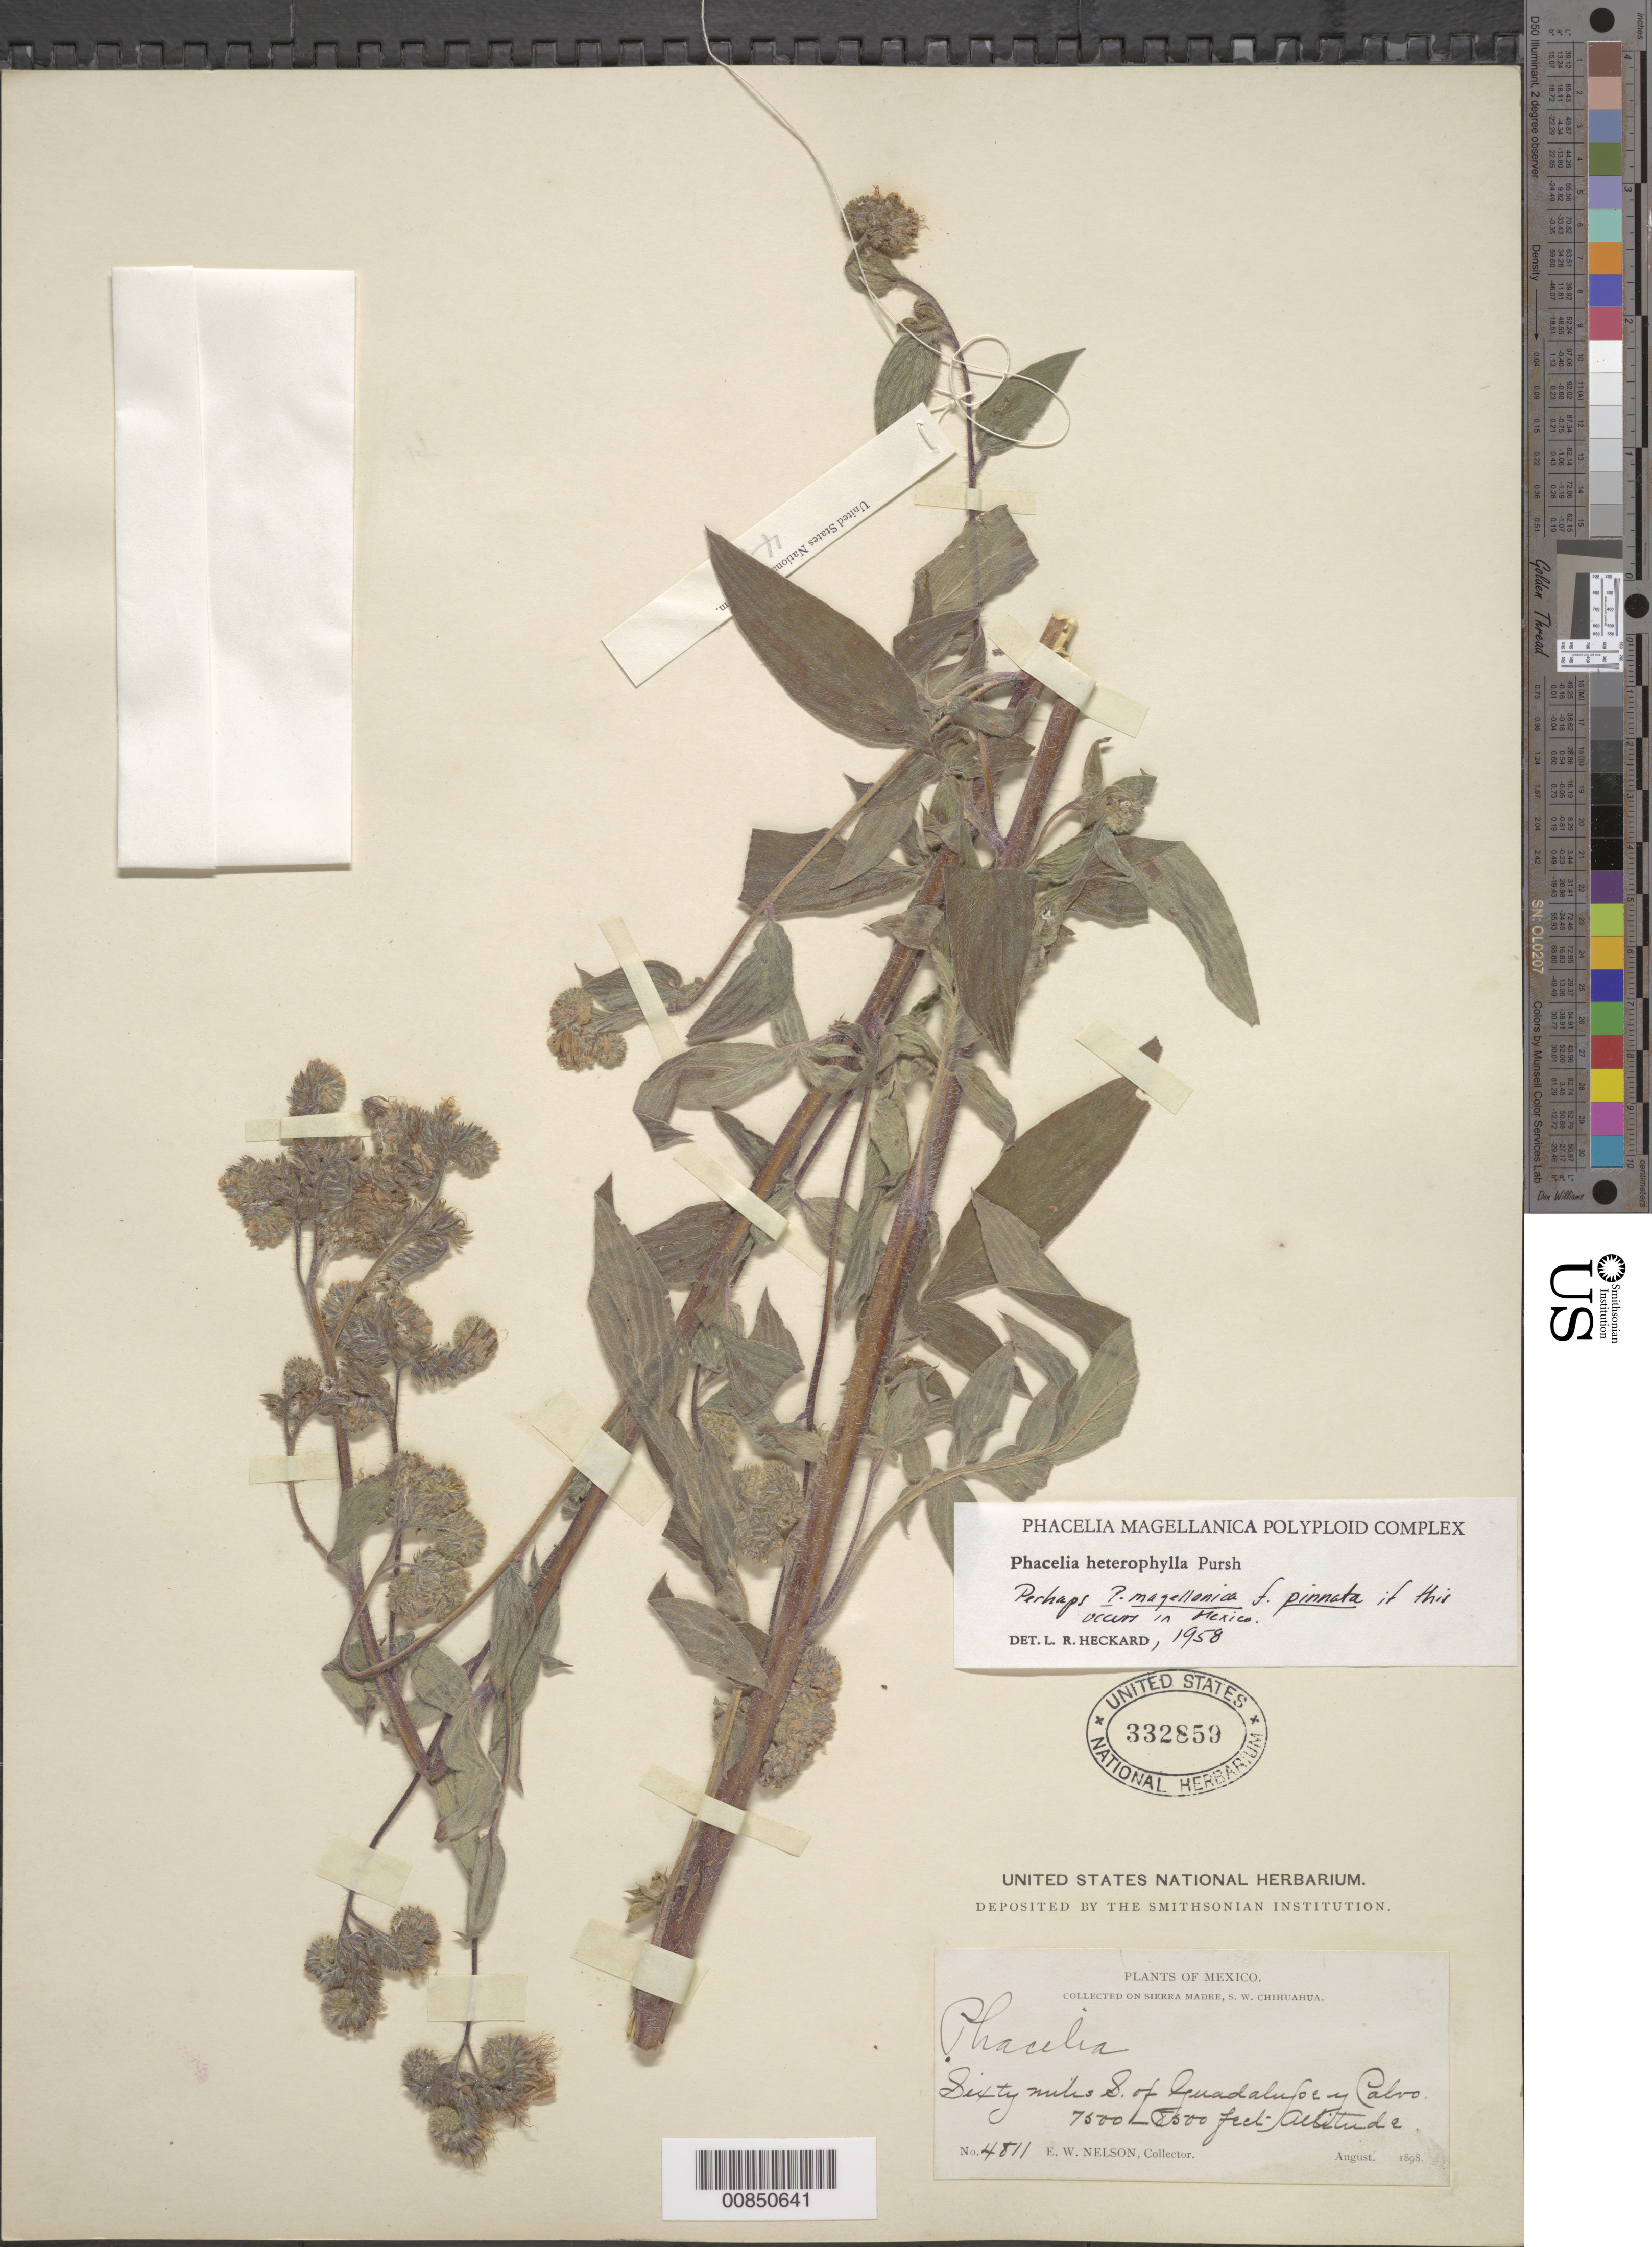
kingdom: Plantae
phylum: Tracheophyta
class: Magnoliopsida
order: Boraginales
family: Hydrophyllaceae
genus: Phacelia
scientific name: Phacelia heterophylla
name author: Pursh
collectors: E. W. Nelson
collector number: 4811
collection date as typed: Aug 1898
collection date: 1898-08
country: Mexico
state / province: Chihuahua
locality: Sixty miles S of Guadalupe y Calvo. Sierra Madre, S.W. Chihuahua.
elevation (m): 2286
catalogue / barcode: US 332859